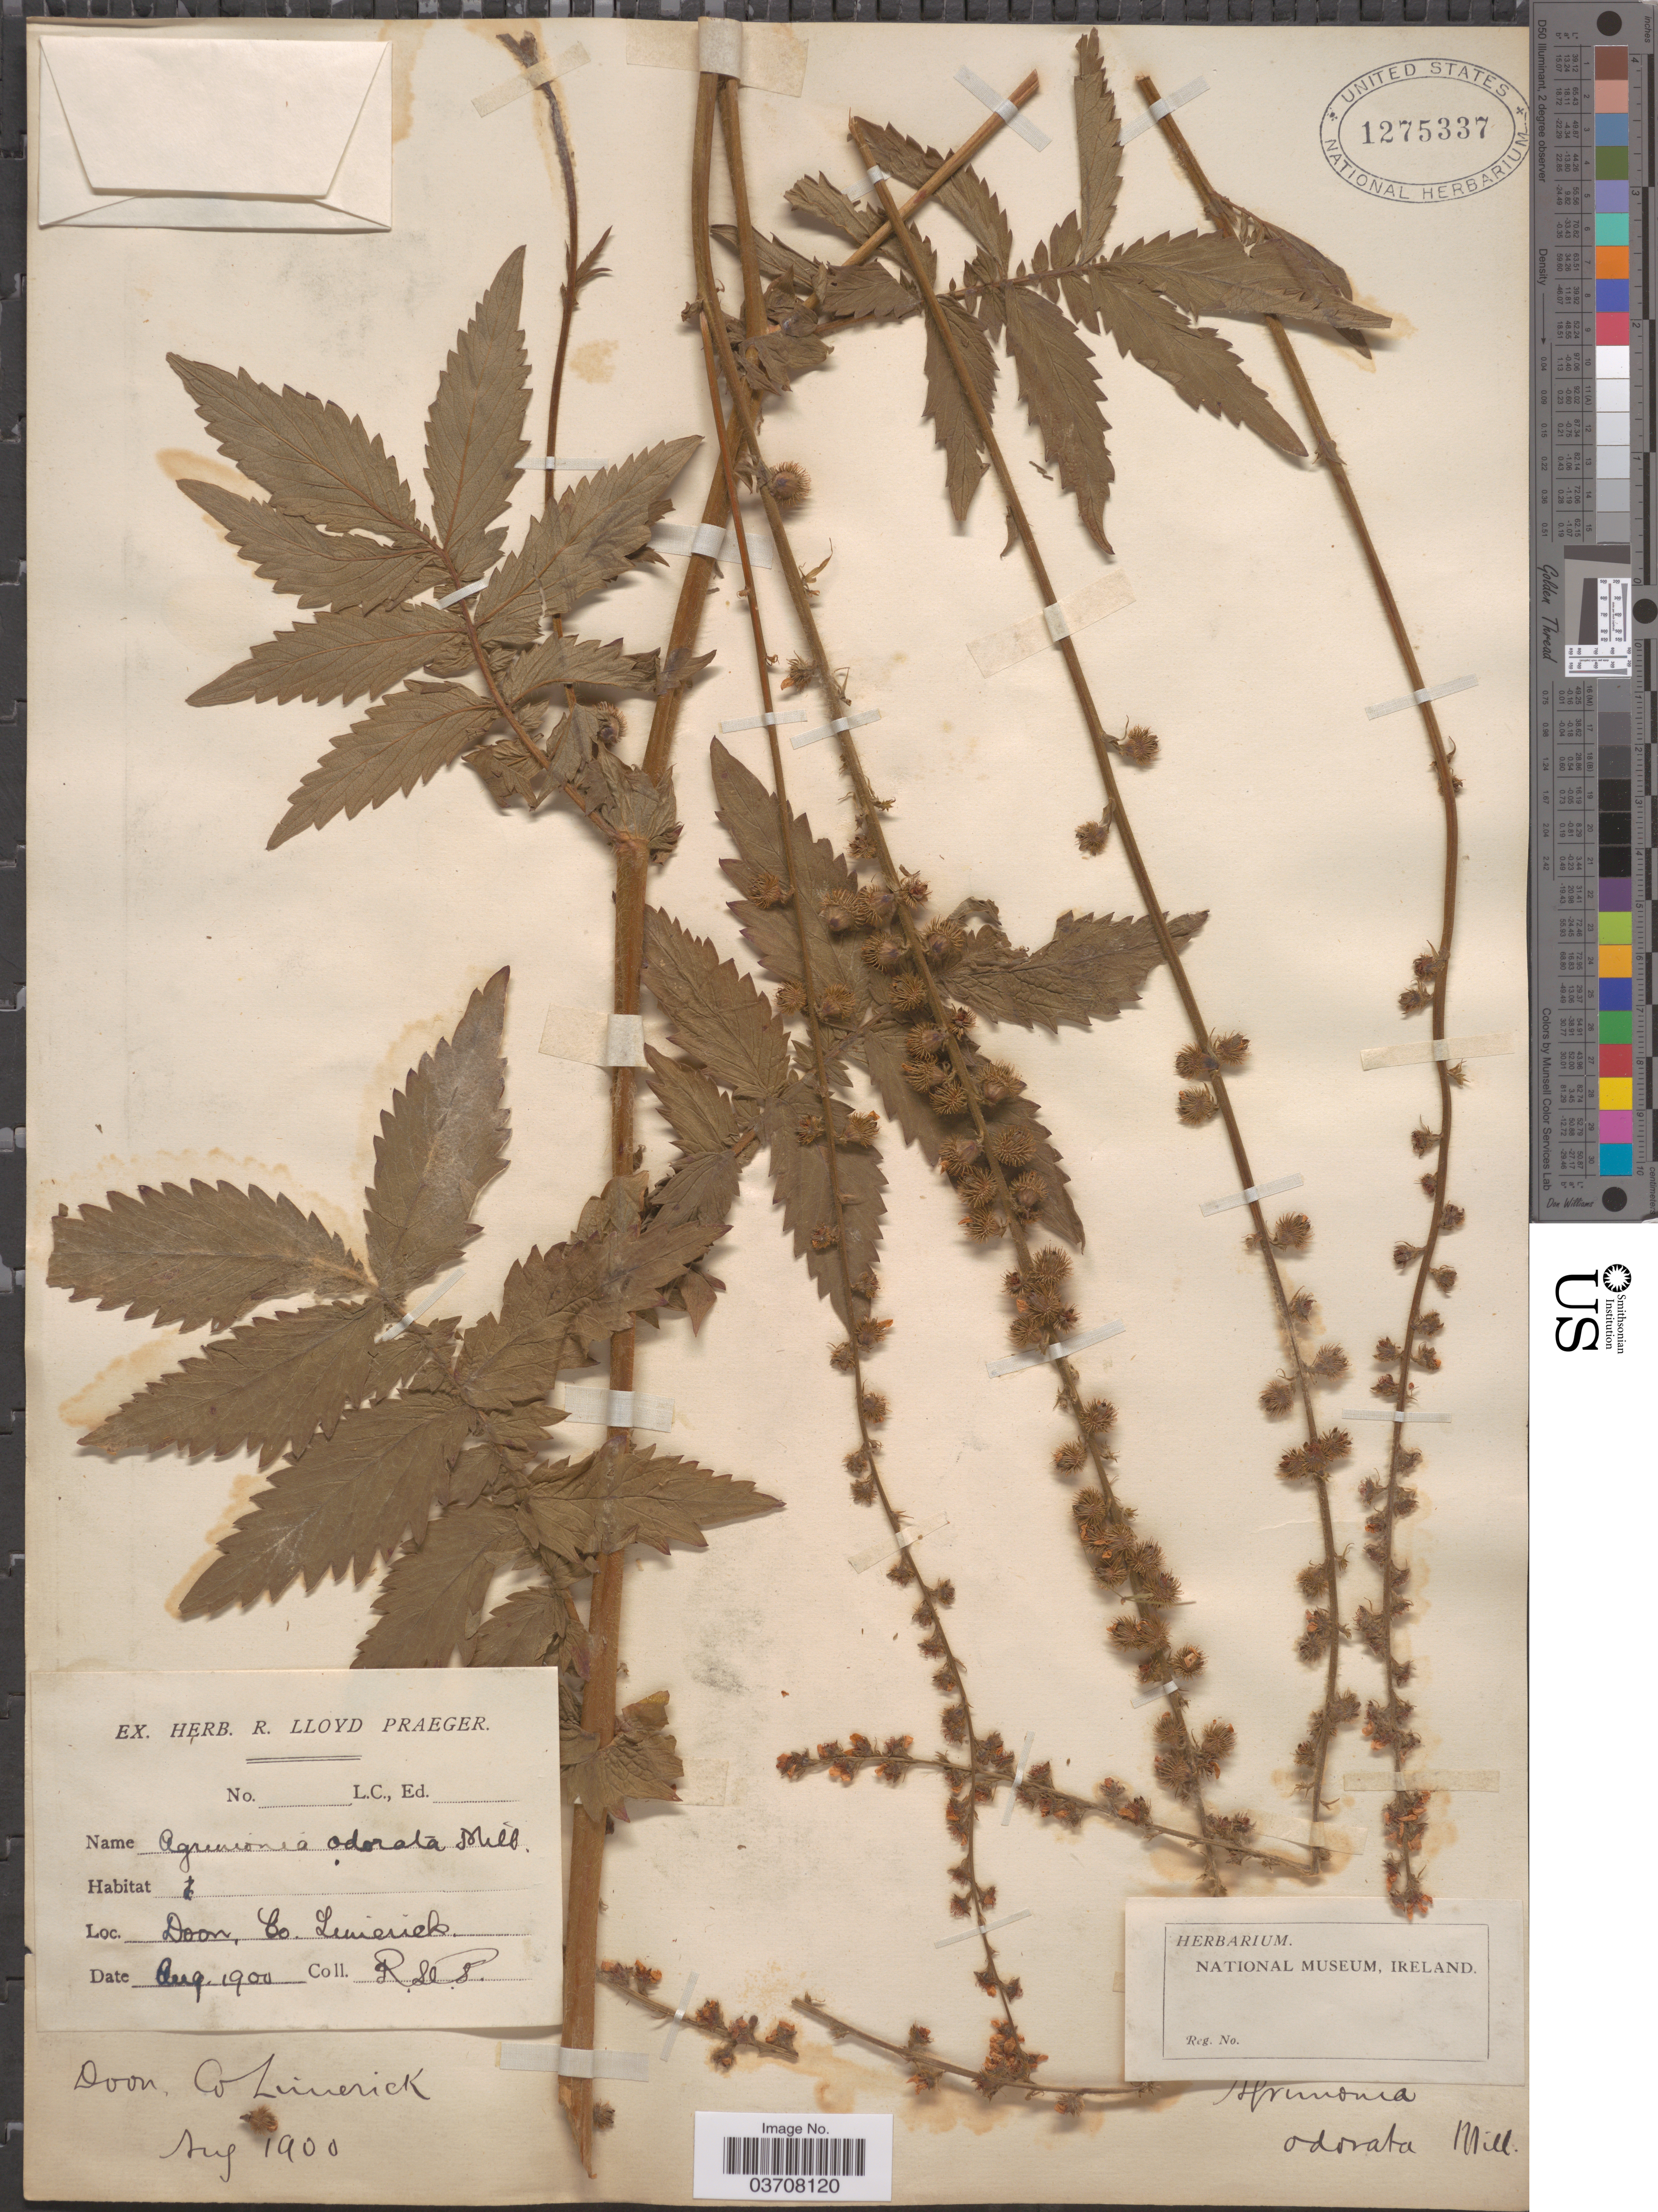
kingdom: Plantae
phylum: Tracheophyta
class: Magnoliopsida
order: Rosales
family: Rosaceae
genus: Agrimonia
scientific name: Agrimonia odorata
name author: Mill.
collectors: R. Praeger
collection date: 1900-08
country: Ireland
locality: Doon, Co. Limerick.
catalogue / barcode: US 1275337